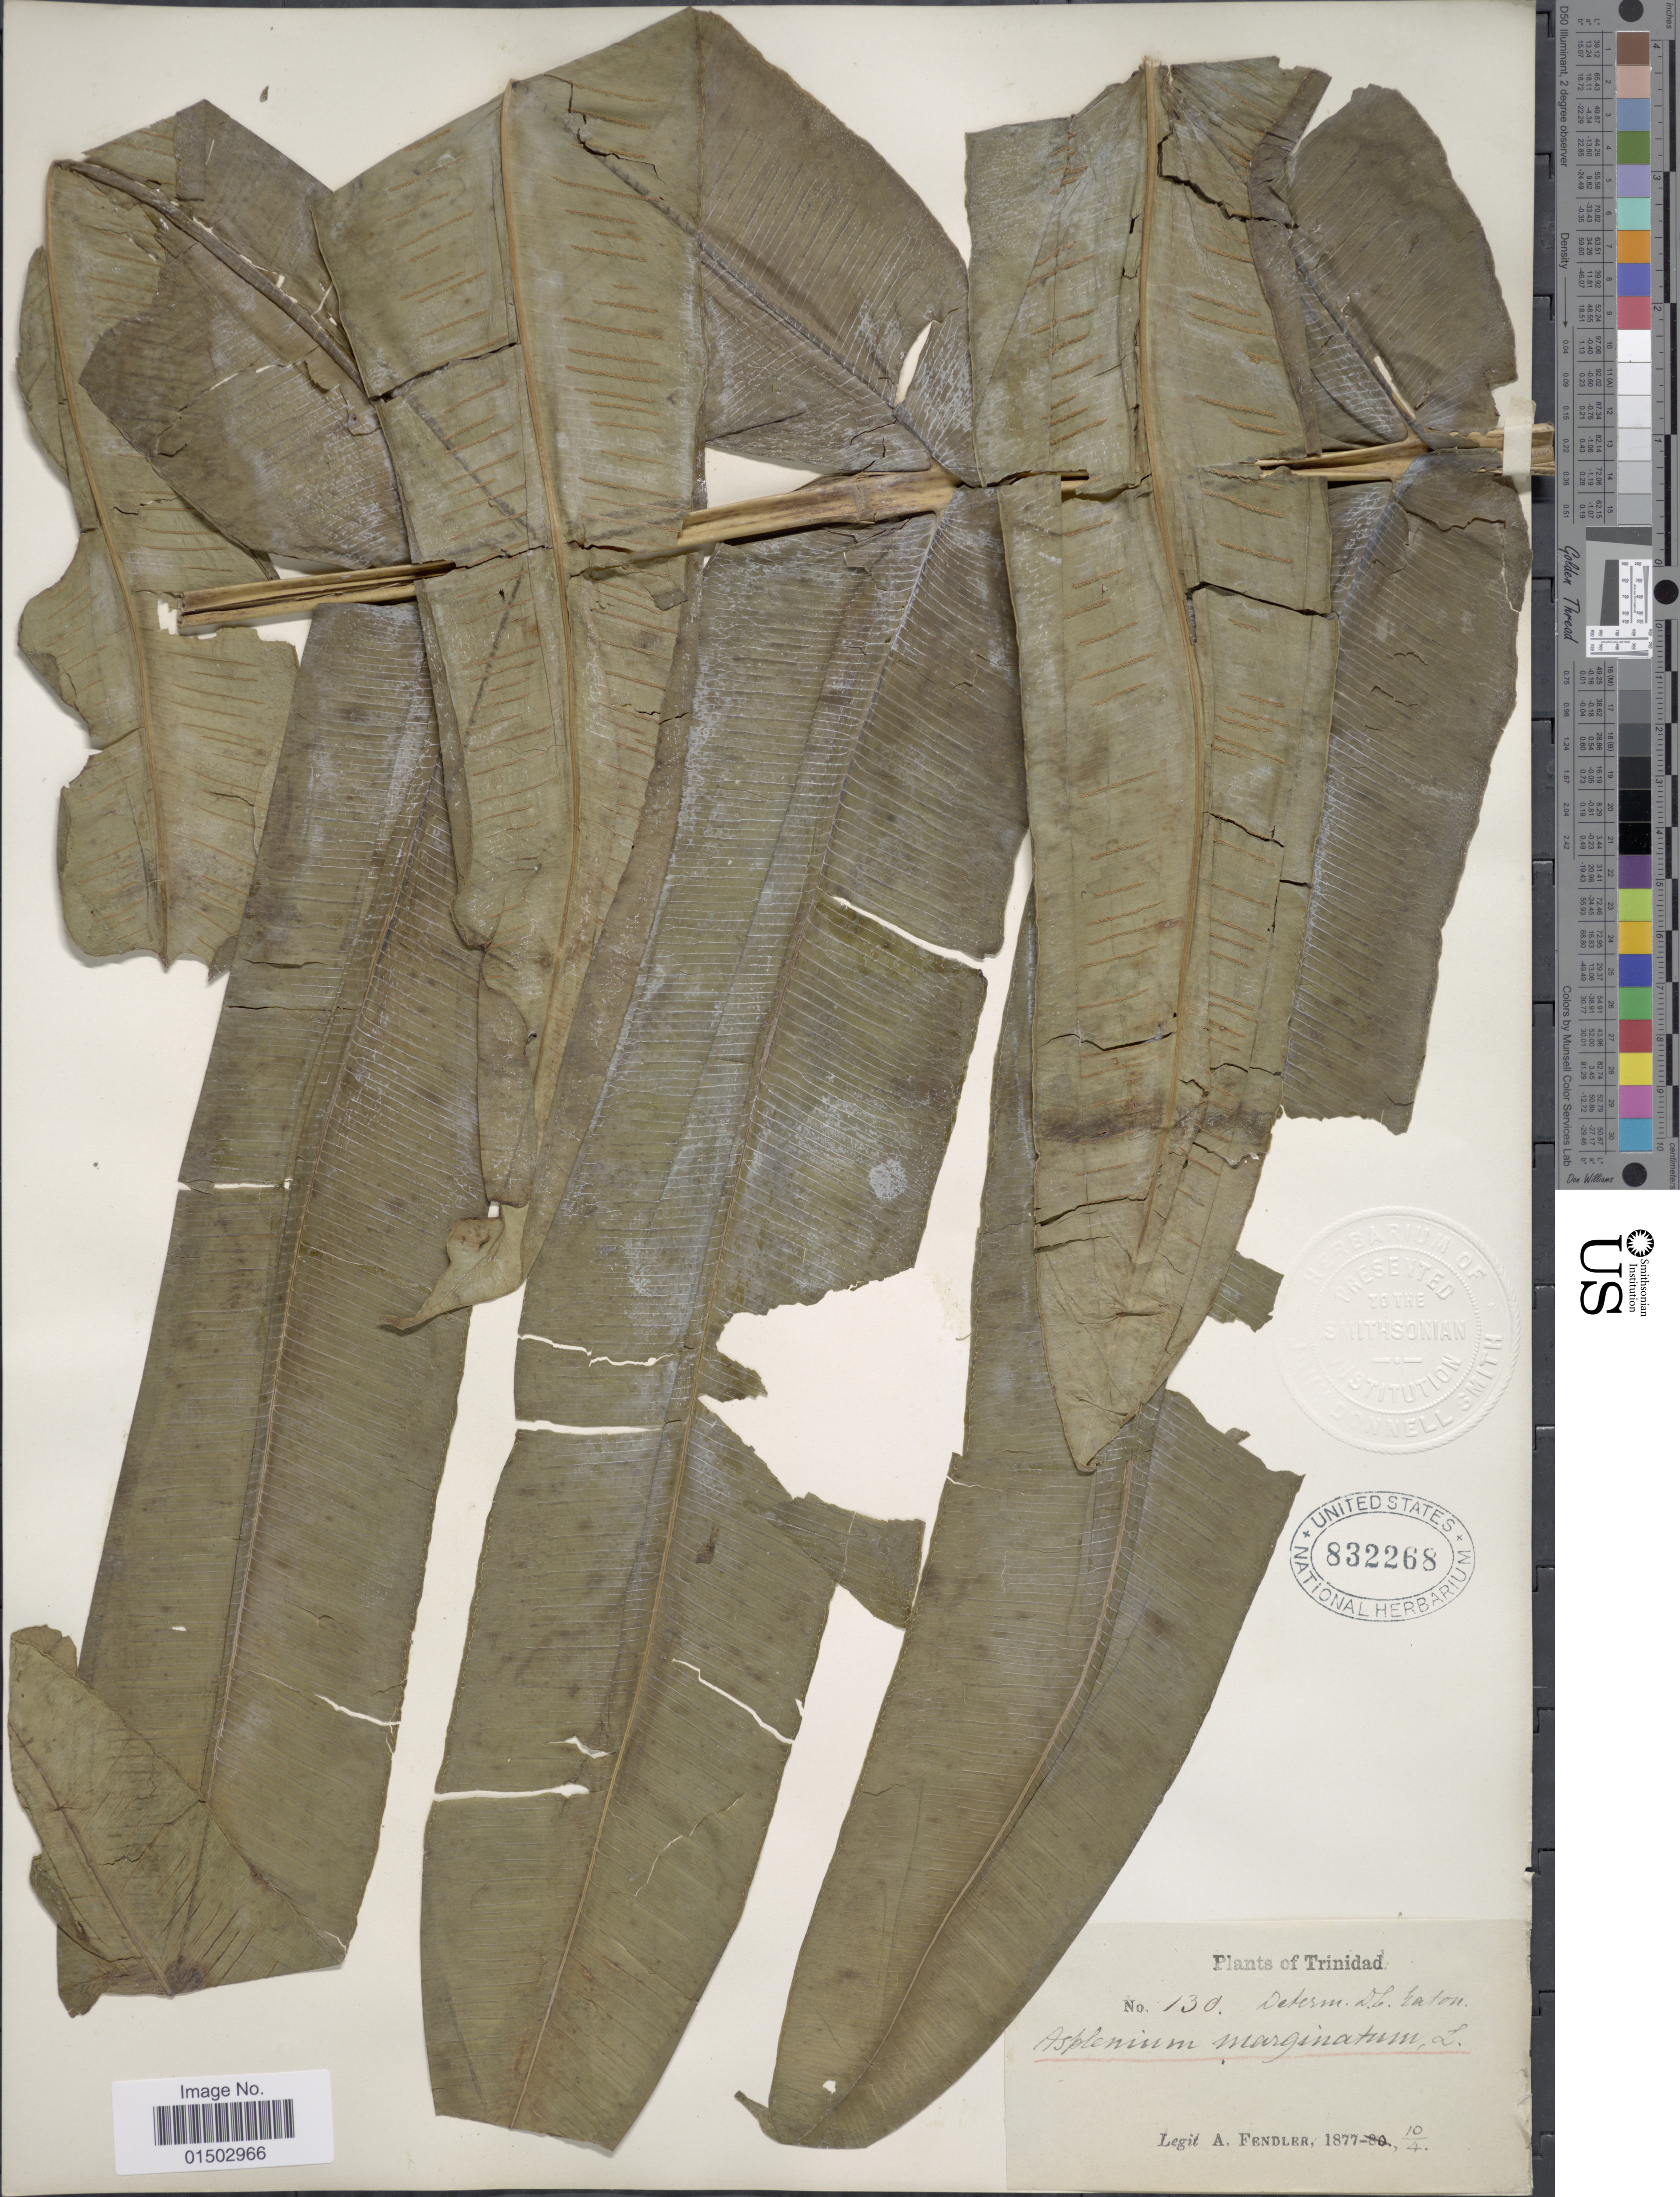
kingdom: Plantae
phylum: Tracheophyta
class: Polypodiopsida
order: Polypodiales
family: Hemidictyaceae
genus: Hemidictyum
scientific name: Hemidictyum marginatum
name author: (L.) C. Presl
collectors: A. Fendler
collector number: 130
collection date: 1877-04-10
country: Trinidad and Tobago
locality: Trinidad.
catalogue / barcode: US 832268